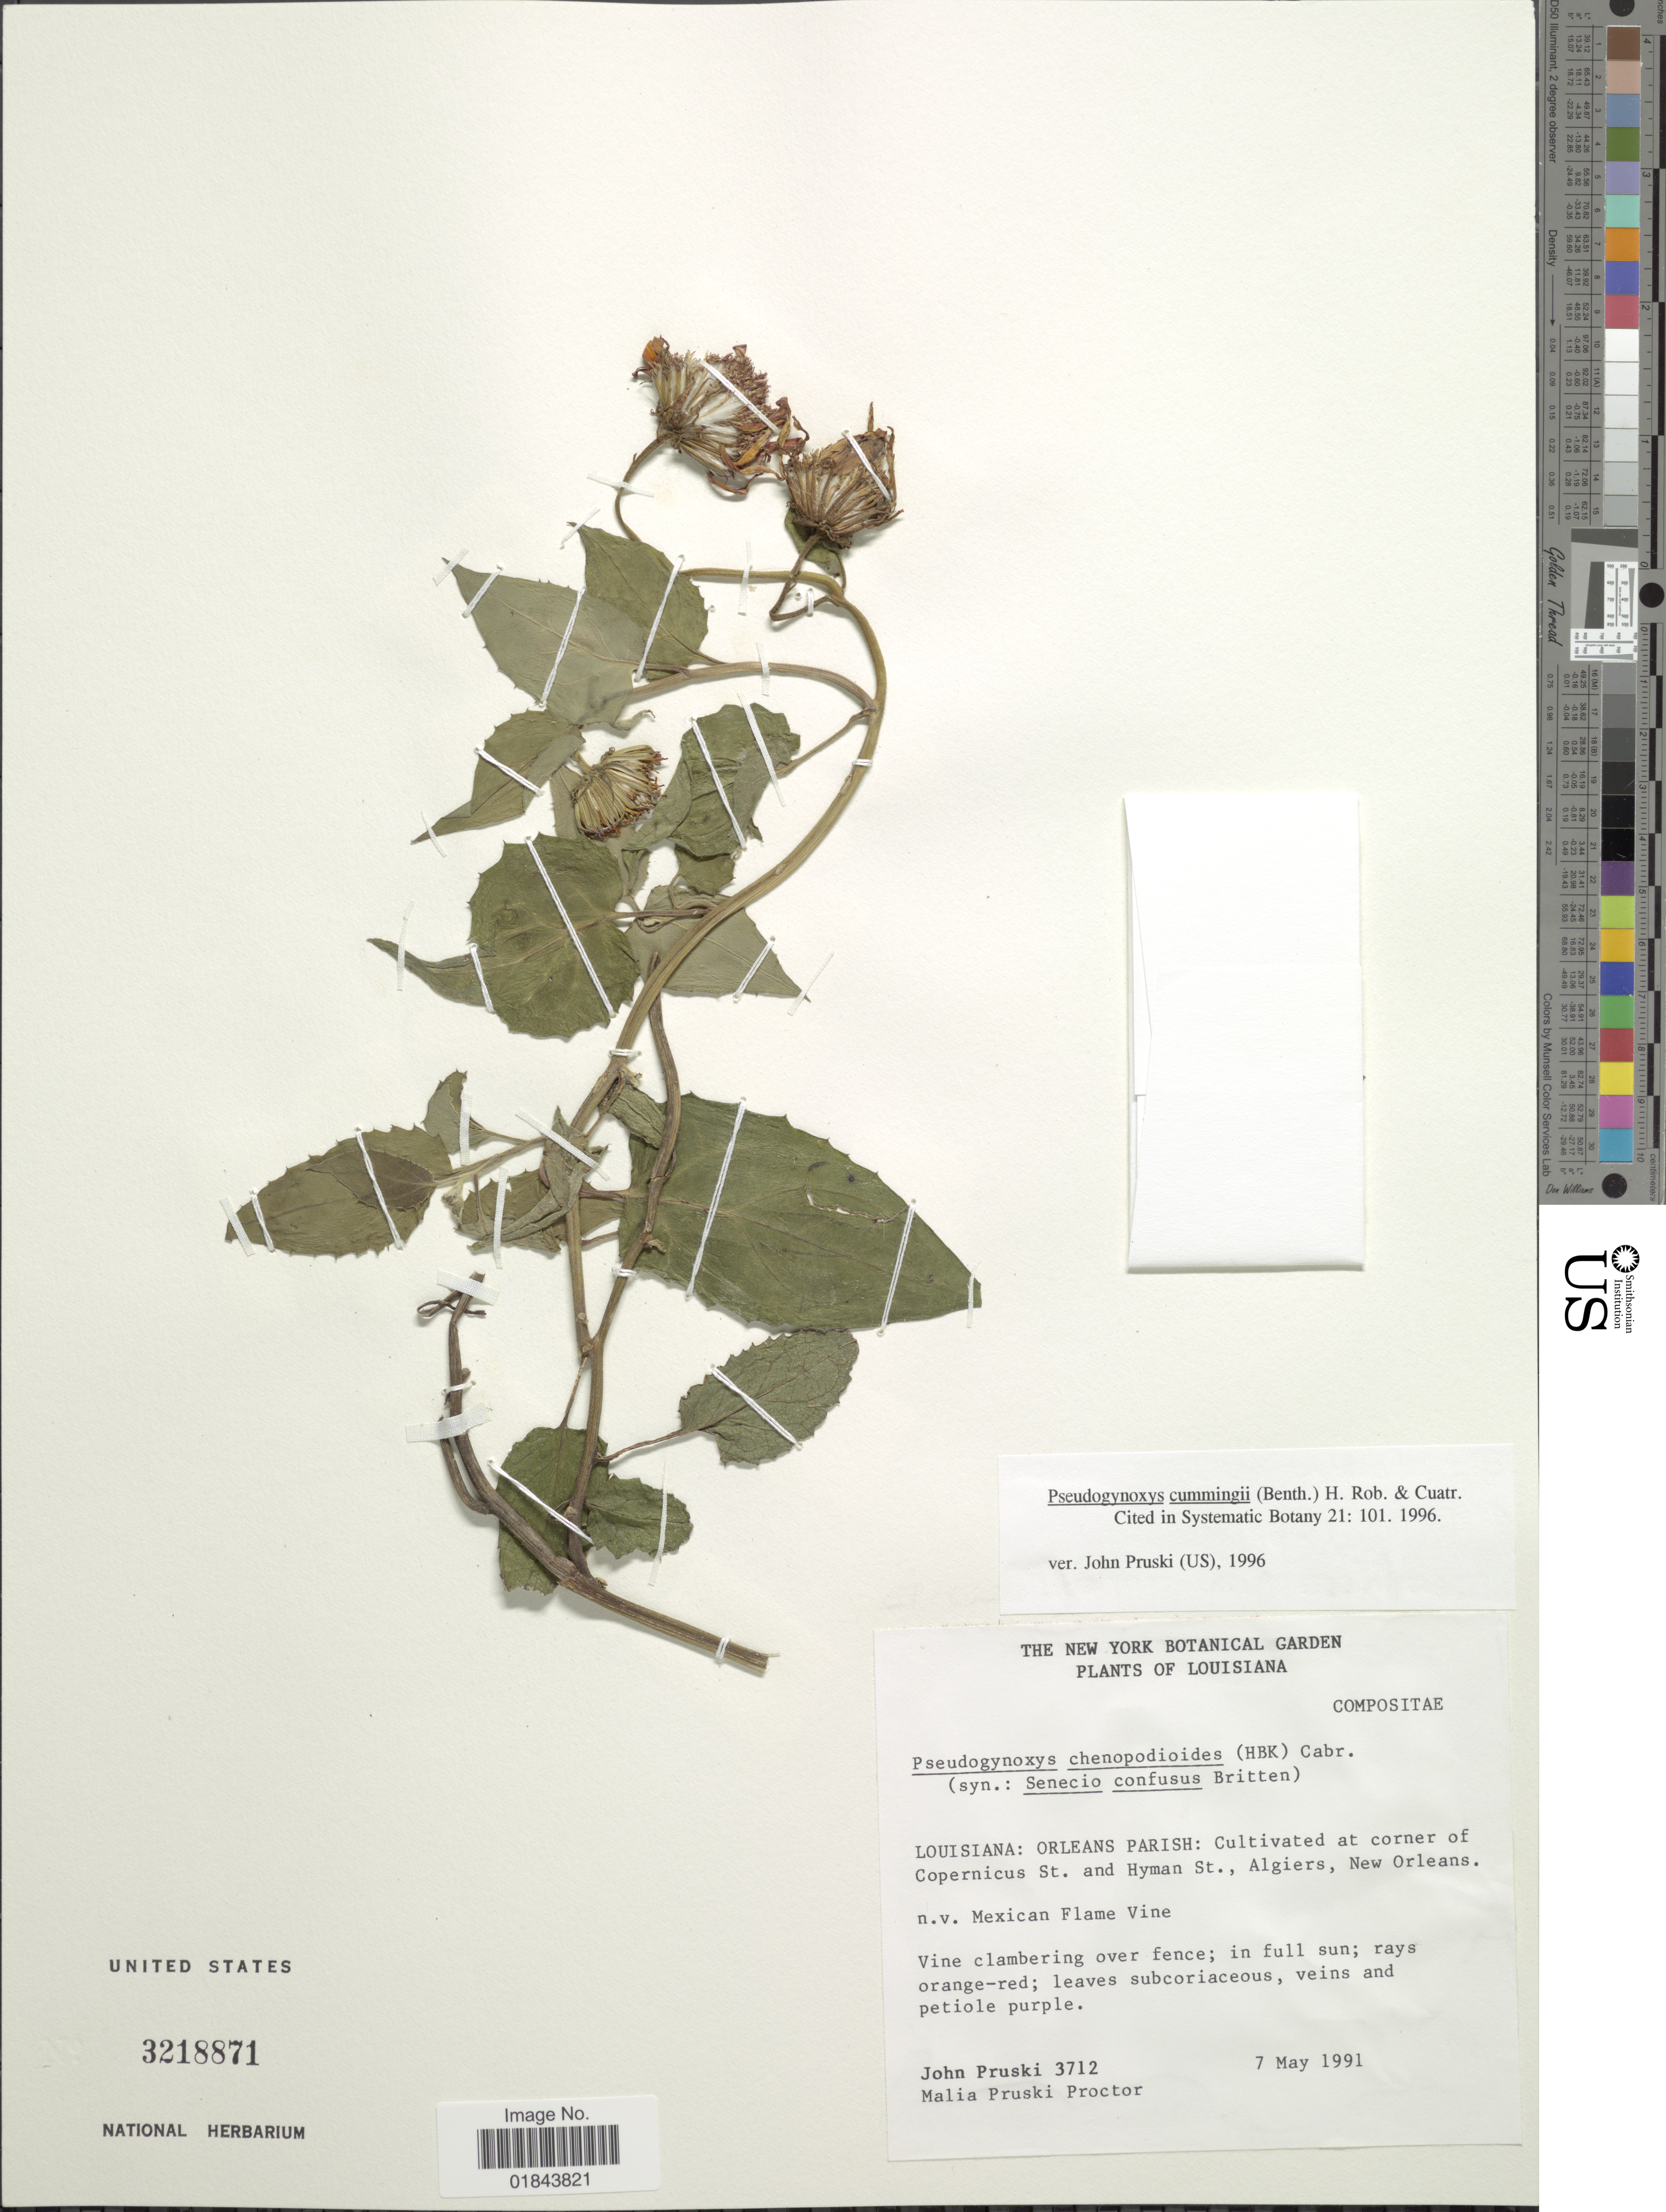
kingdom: Plantae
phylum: Tracheophyta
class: Magnoliopsida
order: Asterales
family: Asteraceae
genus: Pseudogynoxys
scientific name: Pseudogynoxys cummingii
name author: (Benth.) H. Rob. & Cuatrec.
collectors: J. F. Pruski & M. Proctor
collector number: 3712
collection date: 1991-05-07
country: United States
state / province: Louisiana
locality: Louisiana: Orleans Parish: Cultivated at corner of Copernicus St. and Hyman St., Algiers, New Orleans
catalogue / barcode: US 3218871